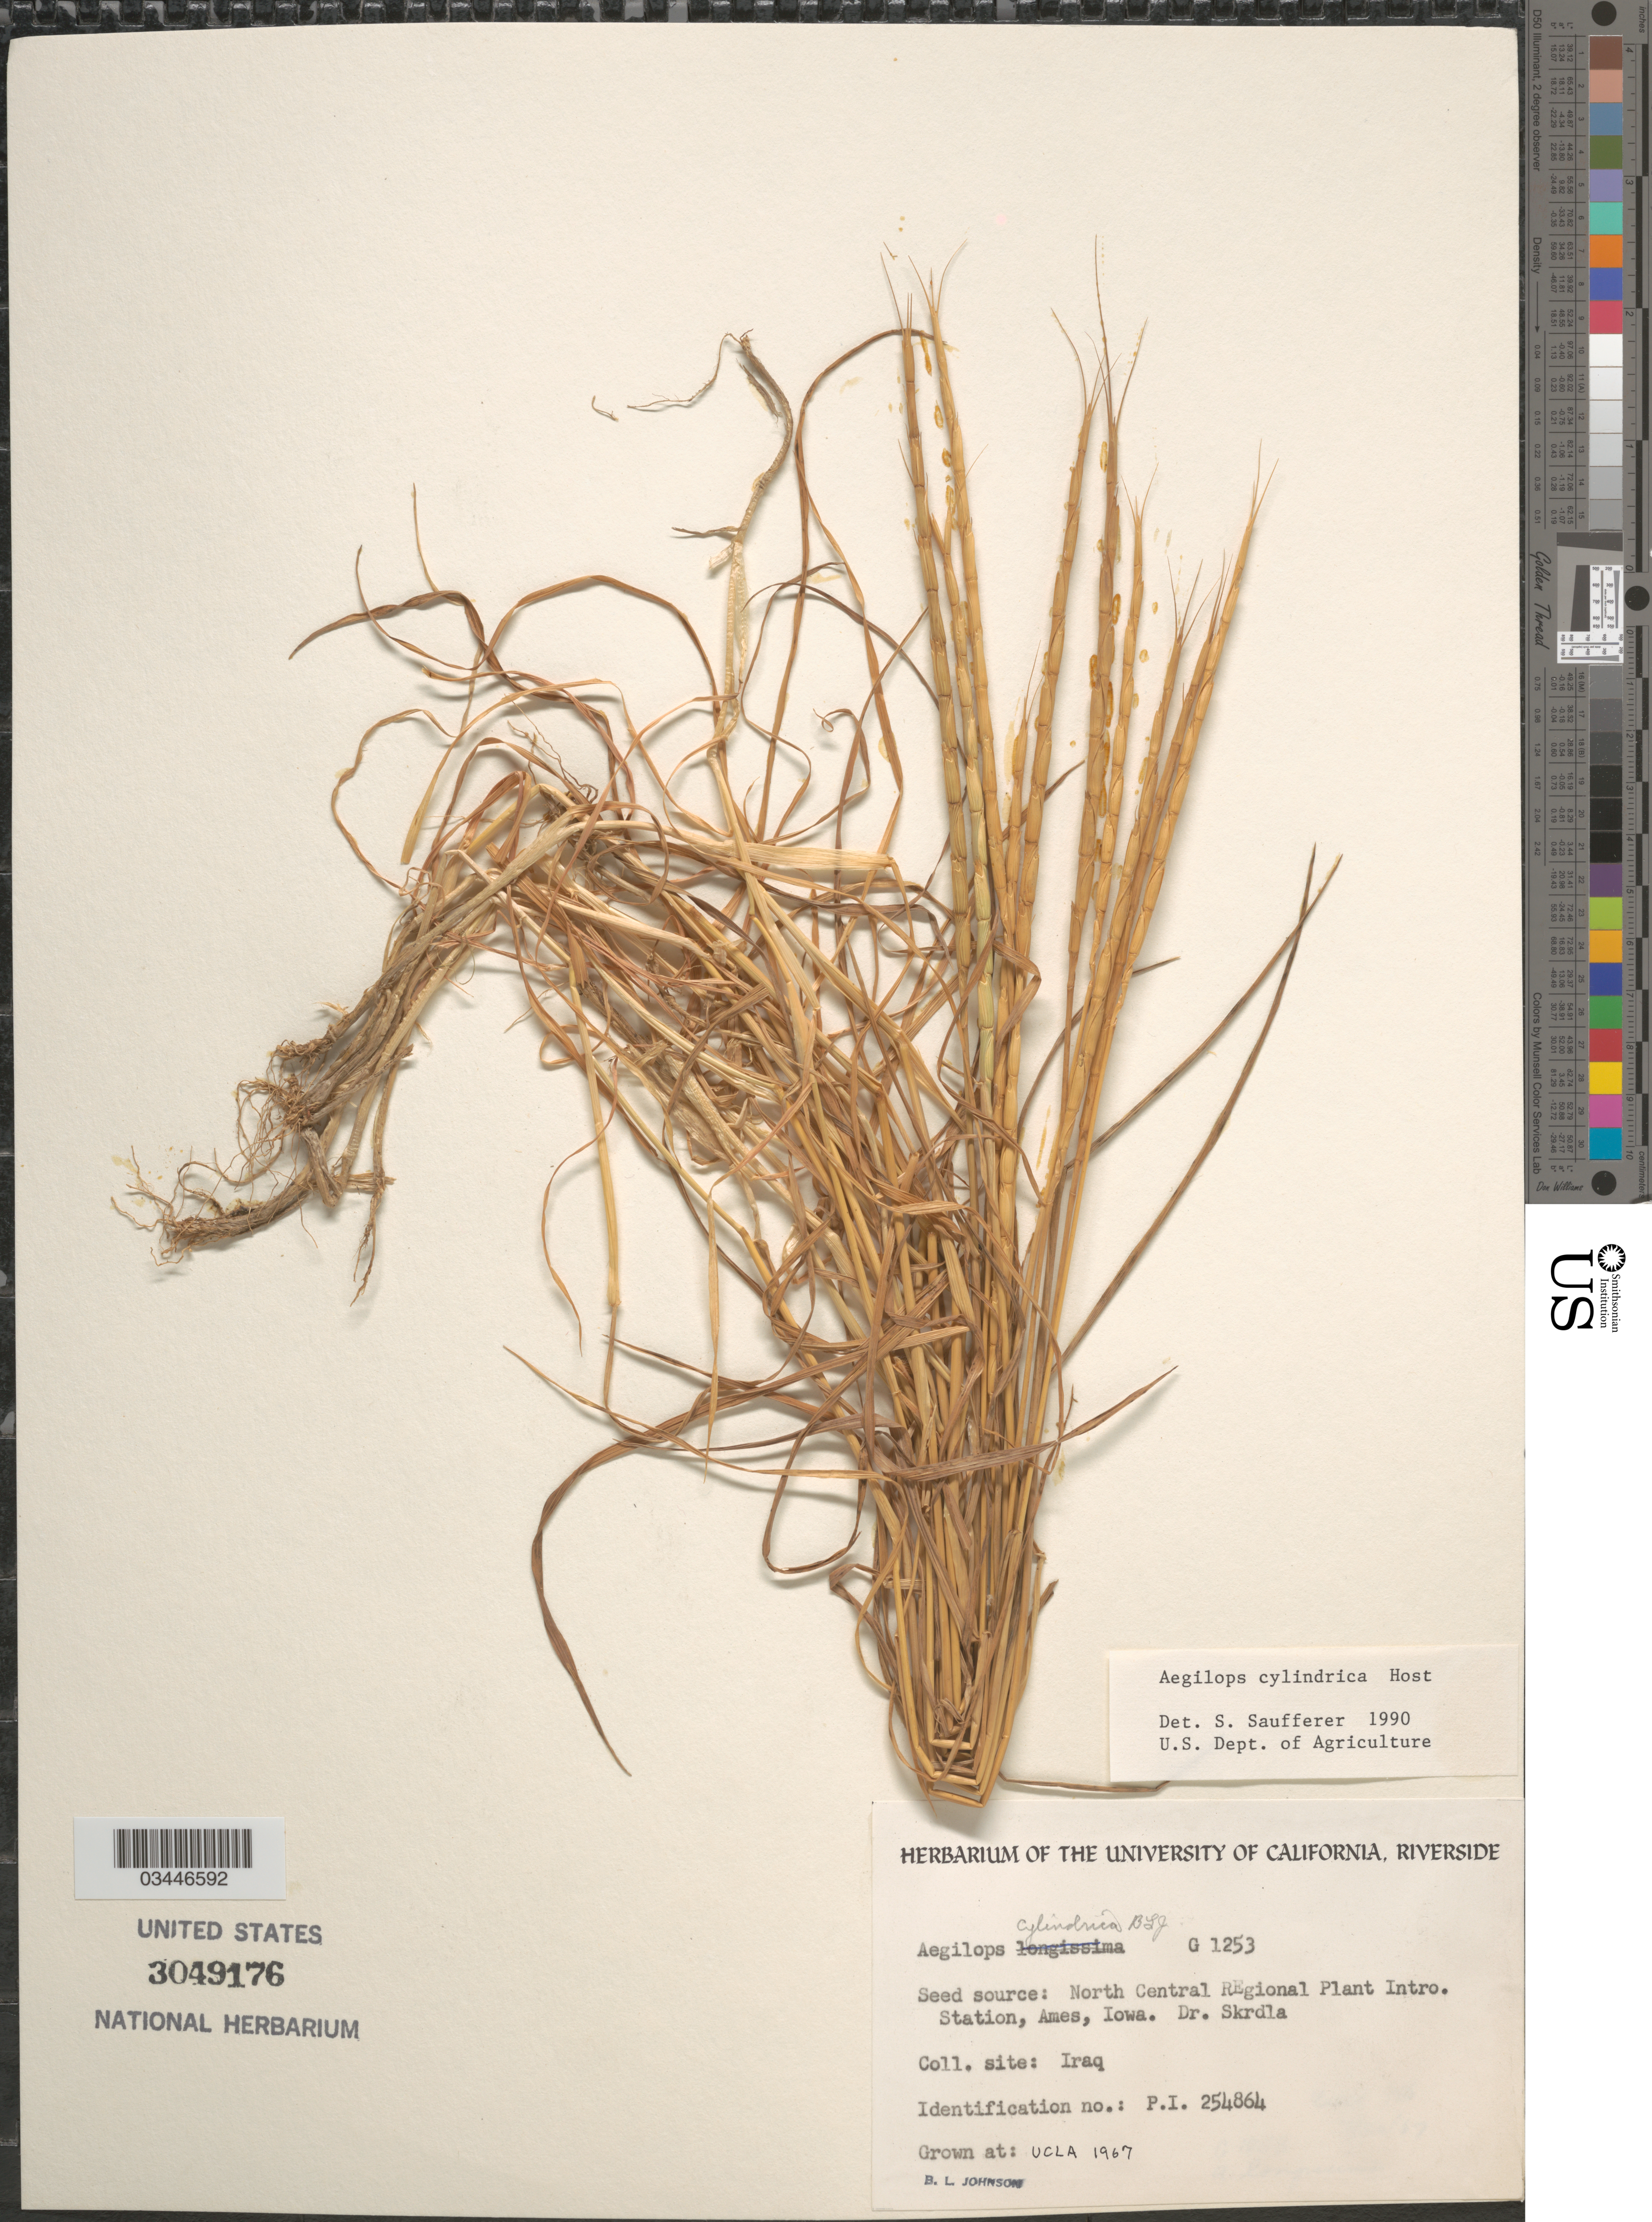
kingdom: Plantae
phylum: Tracheophyta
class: Liliopsida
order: Poales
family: Poaceae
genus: Aegilops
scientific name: Aegilops cylindrica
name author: Host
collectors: B. Johnson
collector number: G1253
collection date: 1967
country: United States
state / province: California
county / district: Los Angeles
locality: UCLA.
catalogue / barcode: US 3049176